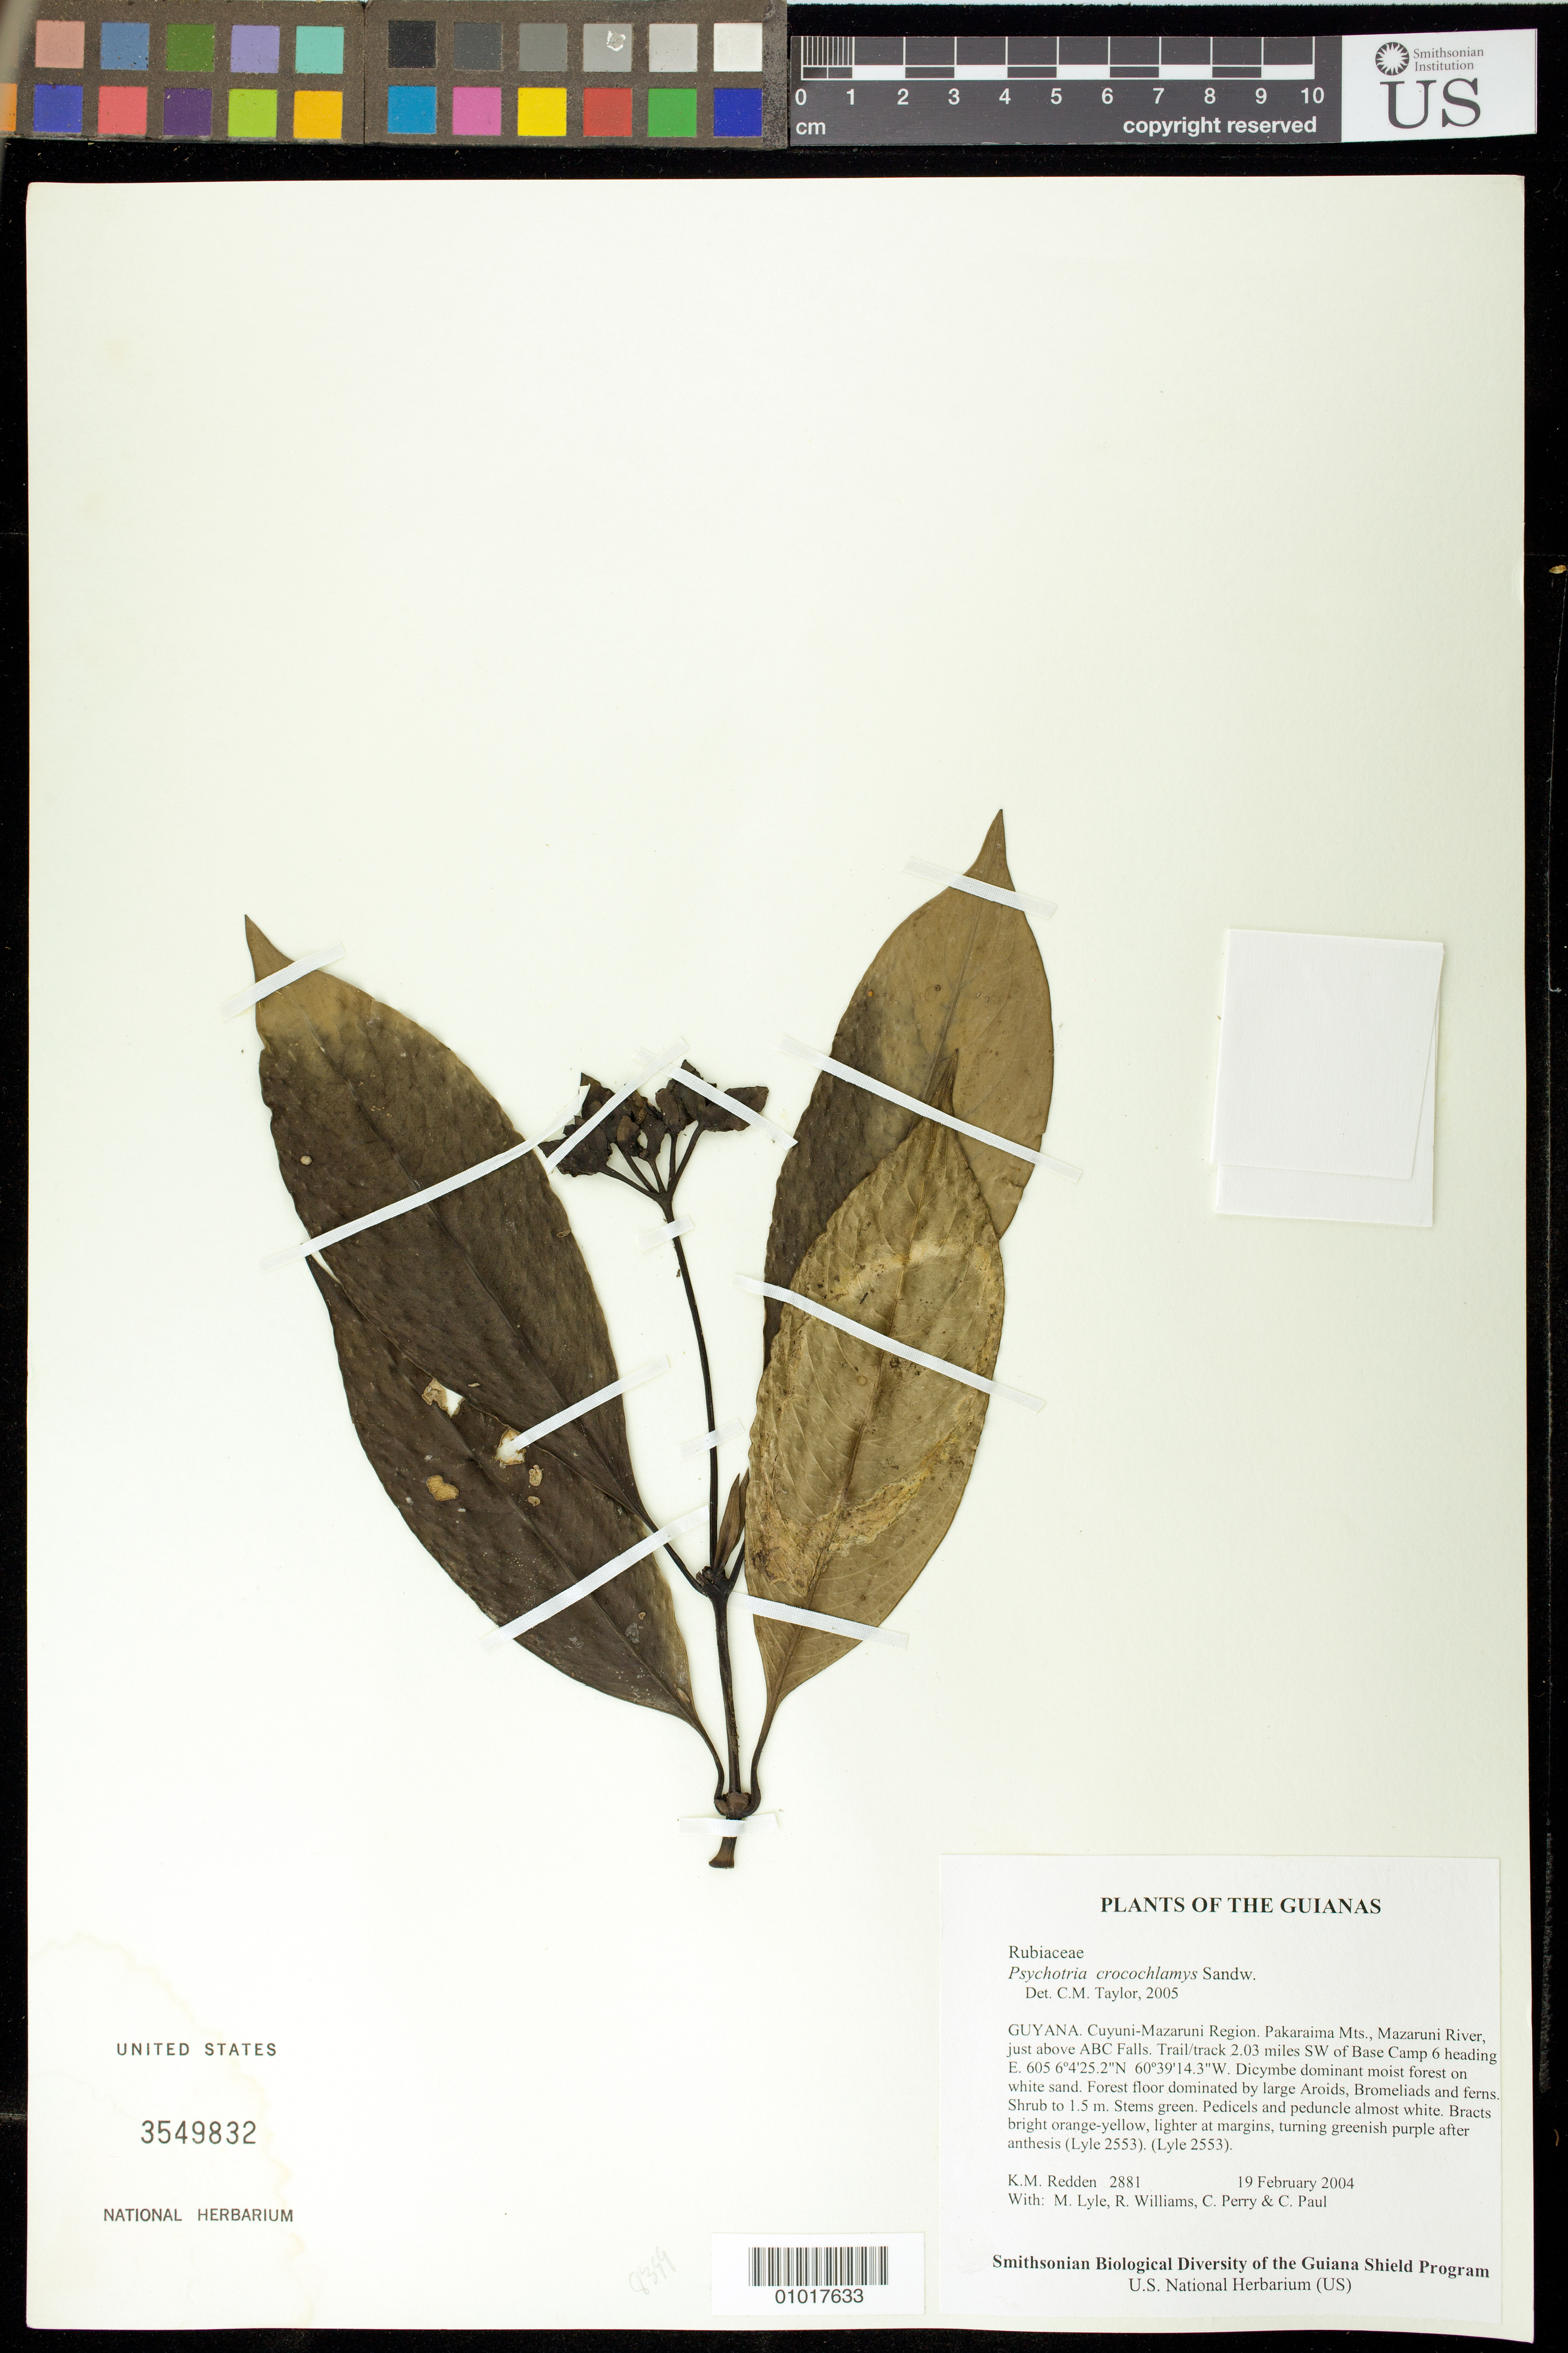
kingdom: Plantae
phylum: Tracheophyta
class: Magnoliopsida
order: Gentianales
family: Rubiaceae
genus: Palicourea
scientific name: Palicourea crocochlamys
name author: (Sandw.) Delprete & J.H. Kirkbr.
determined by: Kirkbride, J. H., Jr.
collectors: K. M. Redden, M. Lyle, R. Williams, C. Perry & C. Paul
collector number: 2881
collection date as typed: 19 February 2004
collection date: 2004-02-19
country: Guyana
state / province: Cuyuni-Mazaruni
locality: Pakaraima Mts., Mazaruni River, just above ABC Falls. Trail/track 2.03 miles SW of Base Camp 6 heading E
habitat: Dicymbe dominant moist forest on white sand. Forest floor dominated by large Aroids, Bromeliads and ferns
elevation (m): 605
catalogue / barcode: US 3549832